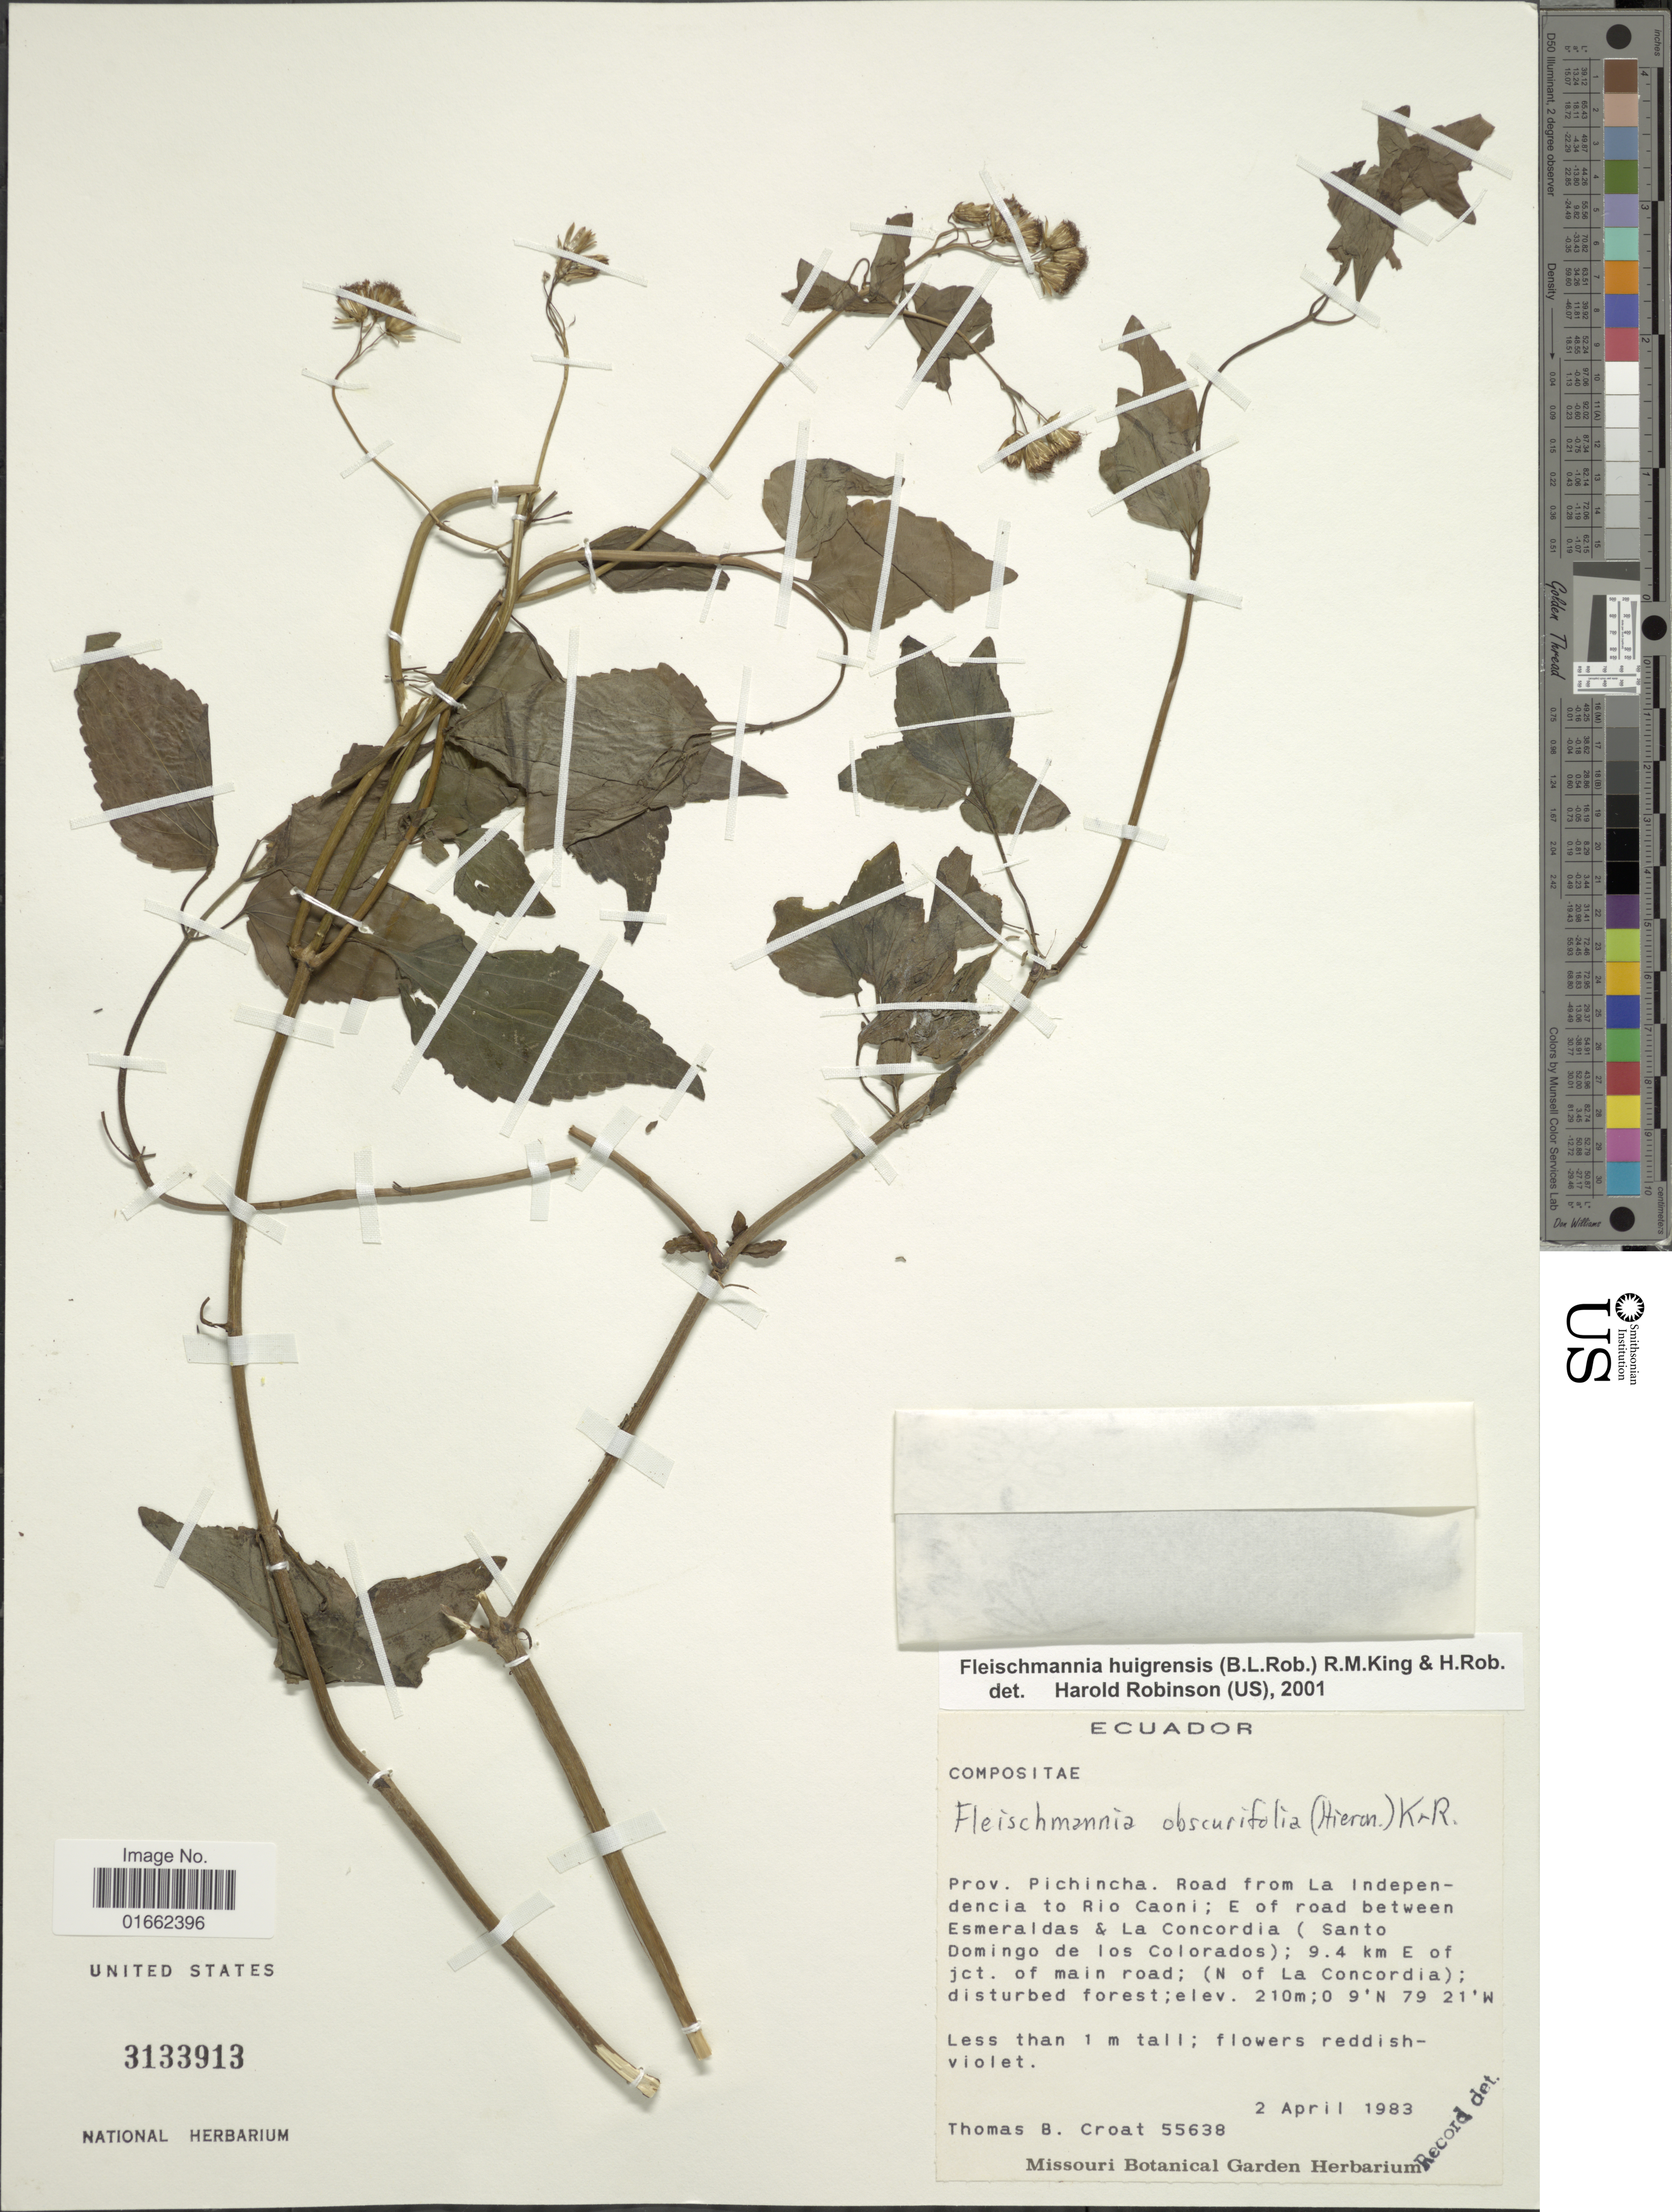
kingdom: Plantae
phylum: Tracheophyta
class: Magnoliopsida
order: Asterales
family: Asteraceae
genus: Fleischmannia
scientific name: Fleischmannia obscurifolia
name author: (Hieron.) R.M. King & H. Rob.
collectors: T. B. Croat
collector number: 55638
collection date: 1983-04-02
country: Ecuador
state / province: Pichincha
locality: Prov. Pichincha. Road from La Independencia to Rio Caoni: E of road between Esmeraldas & La Concordia (Santo Domingo de los Colorados); 9.4 km e of jct. of main road; (N of La Concordia)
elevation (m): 210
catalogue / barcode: US 3133913